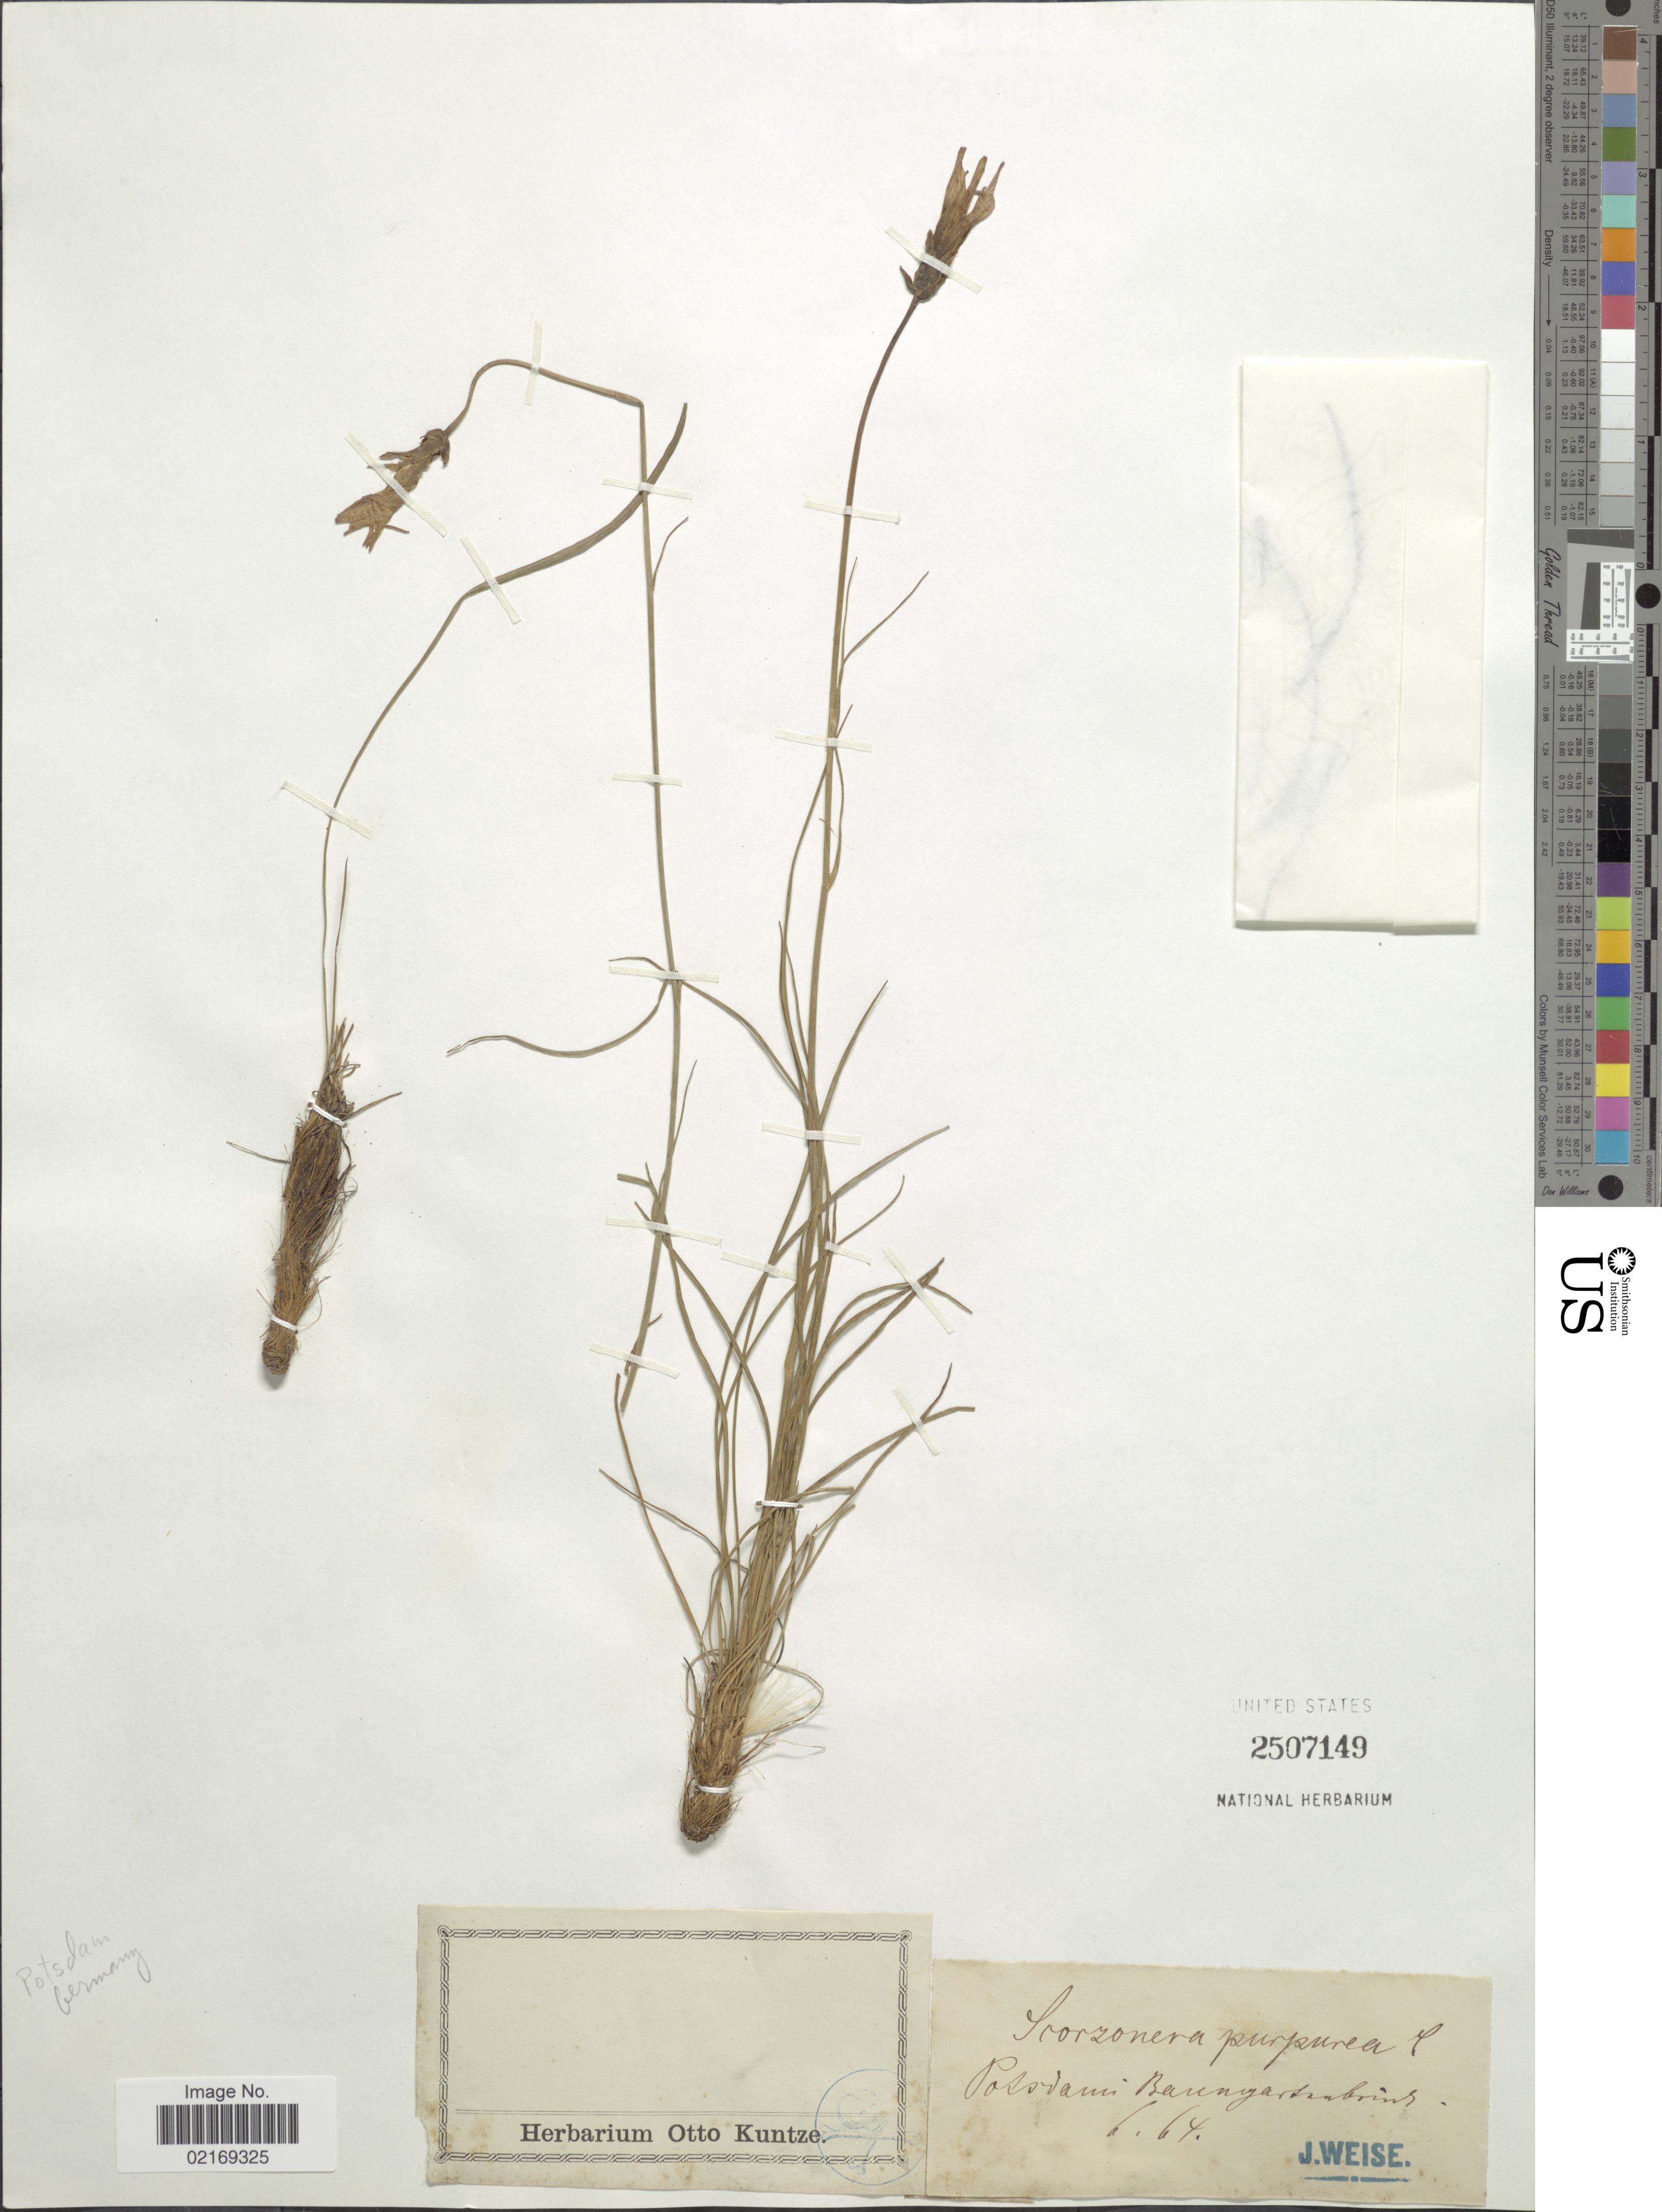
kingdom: Plantae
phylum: Tracheophyta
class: Magnoliopsida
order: Asterales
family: Asteraceae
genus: Scorzonera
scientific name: Scorzonera purpurea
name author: L.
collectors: J. Weise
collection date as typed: Transcribed d/m/y: /6/64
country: Germany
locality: Polsdami Baungardanboins. [interpreted]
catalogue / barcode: US 2507149